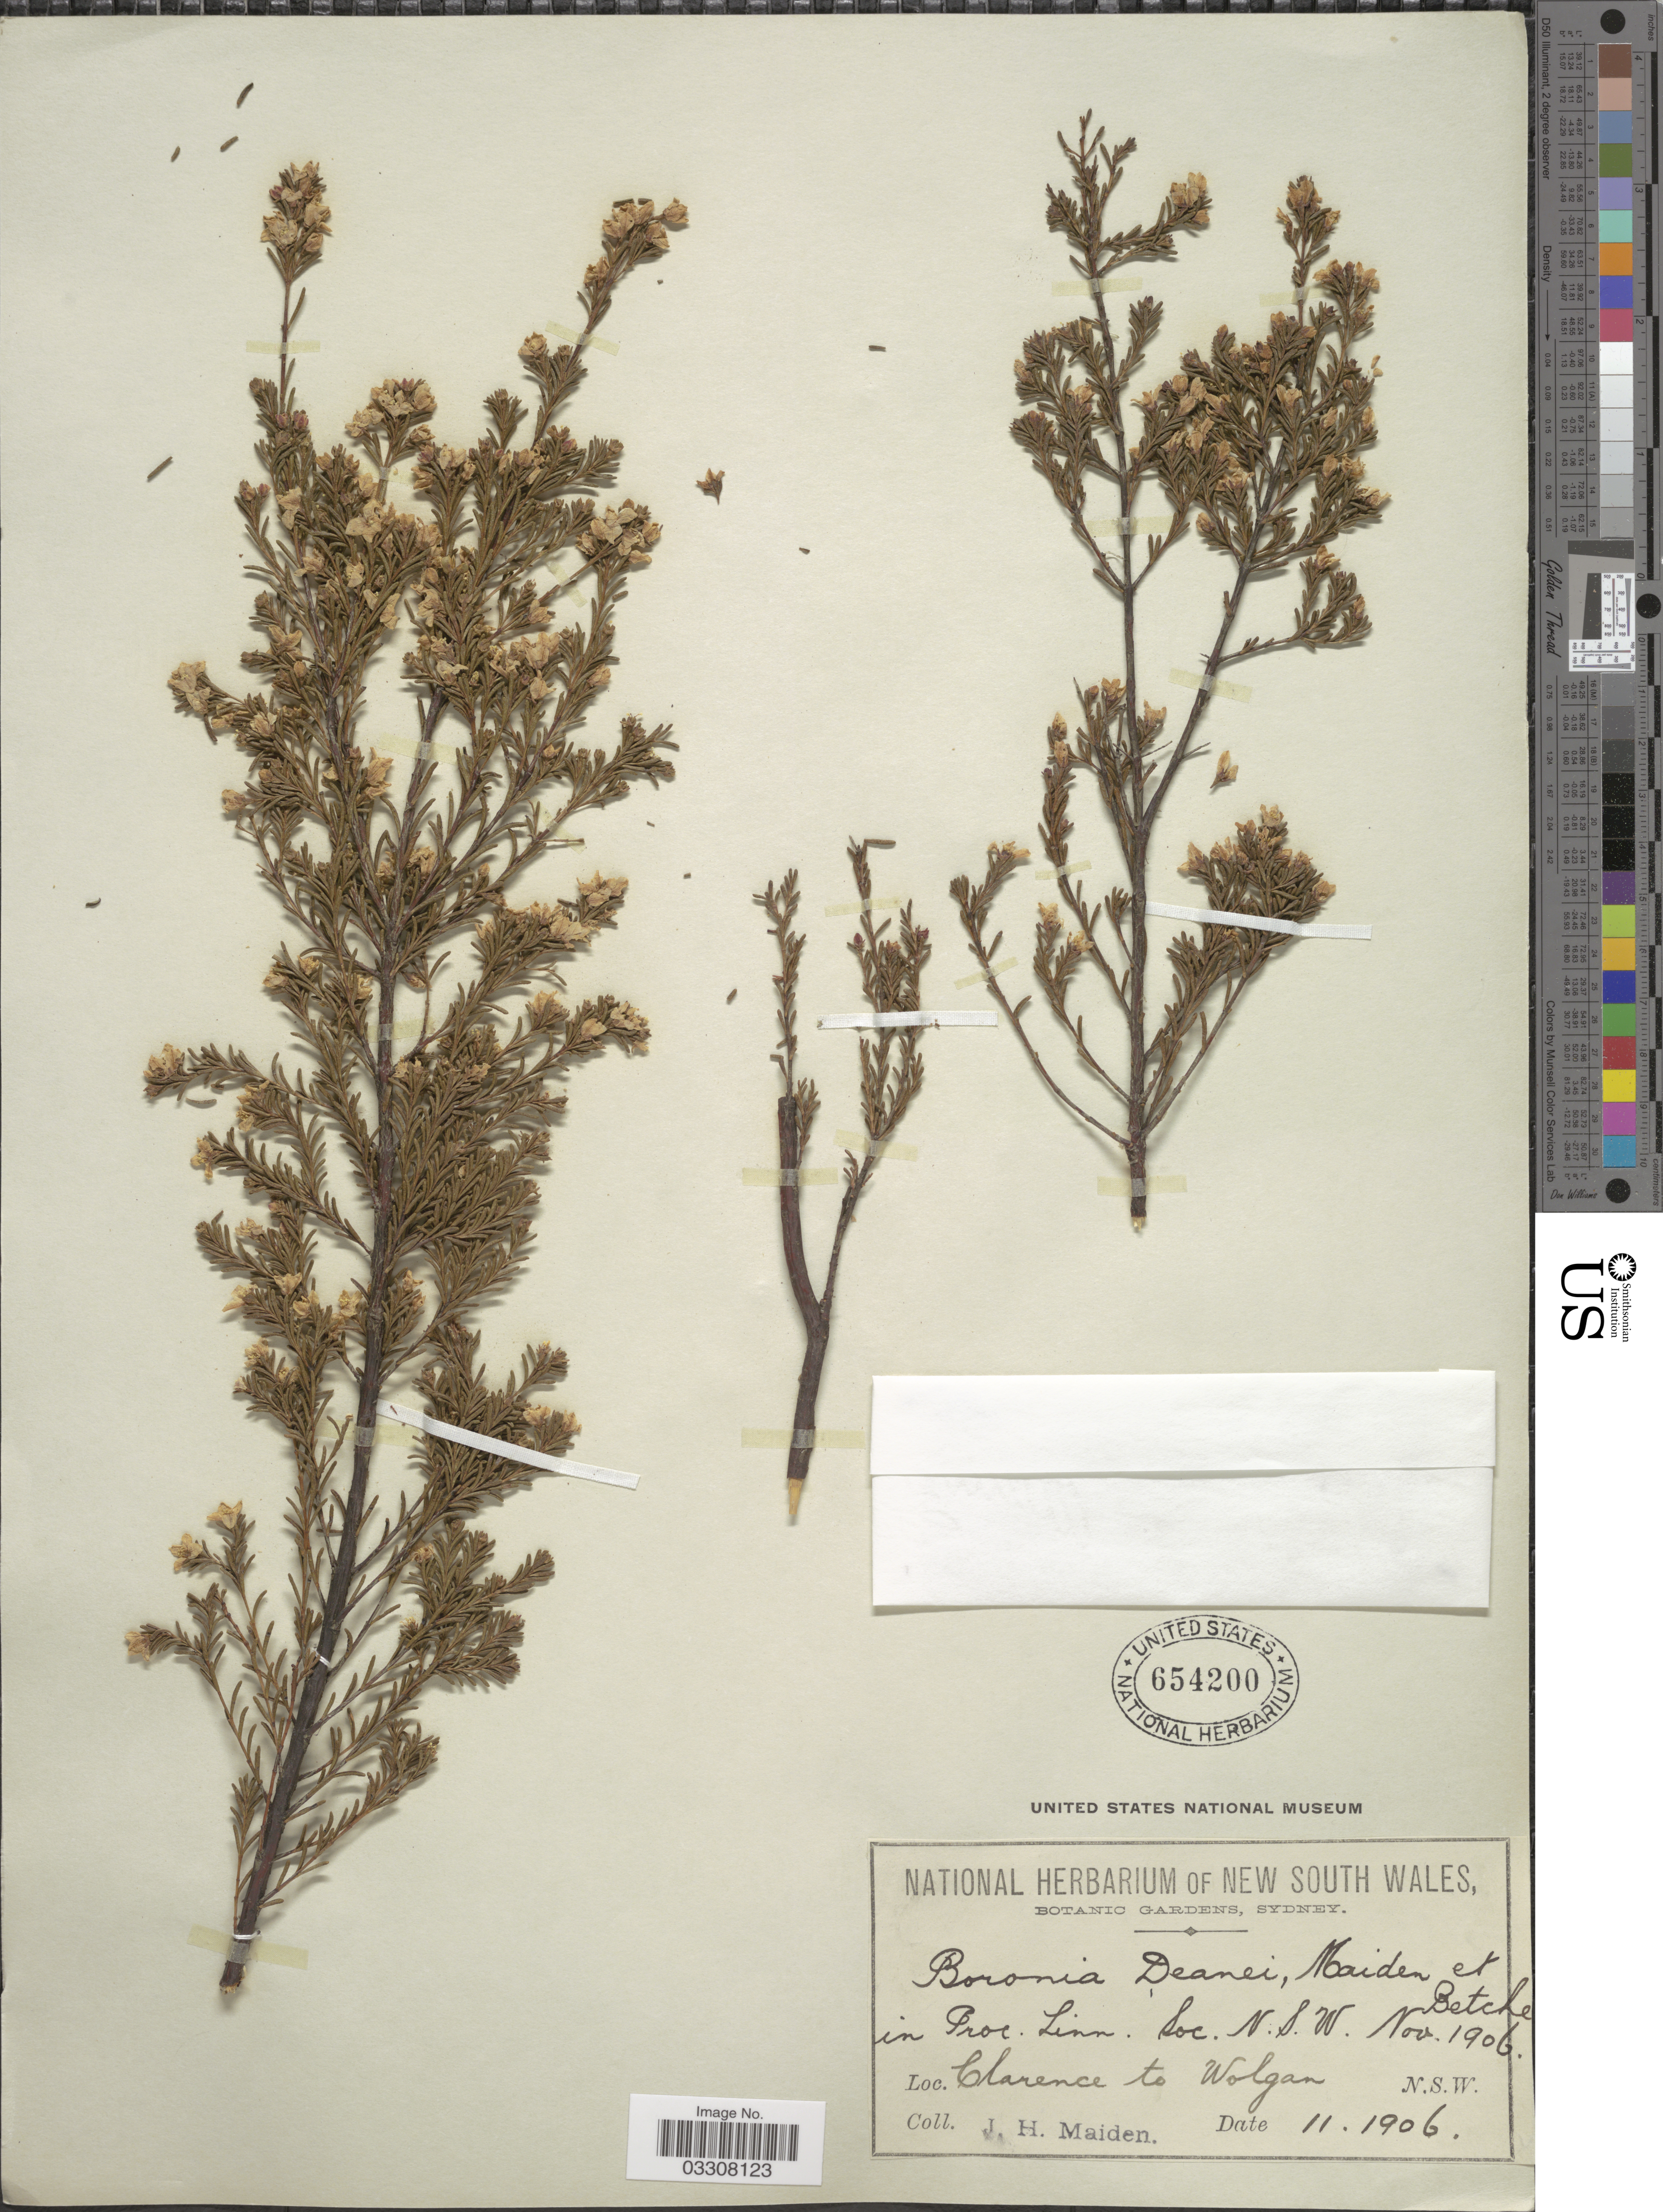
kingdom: Plantae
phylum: Tracheophyta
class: Magnoliopsida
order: Sapindales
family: Rutaceae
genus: Boronia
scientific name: Boronia deanei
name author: Maiden & Betche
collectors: J. Maiden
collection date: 1906-11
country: Australia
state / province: New South Wales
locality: Proc. Linn. [unsure placement] Clarence to Wolgan. N. S. W.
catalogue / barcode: US 654200